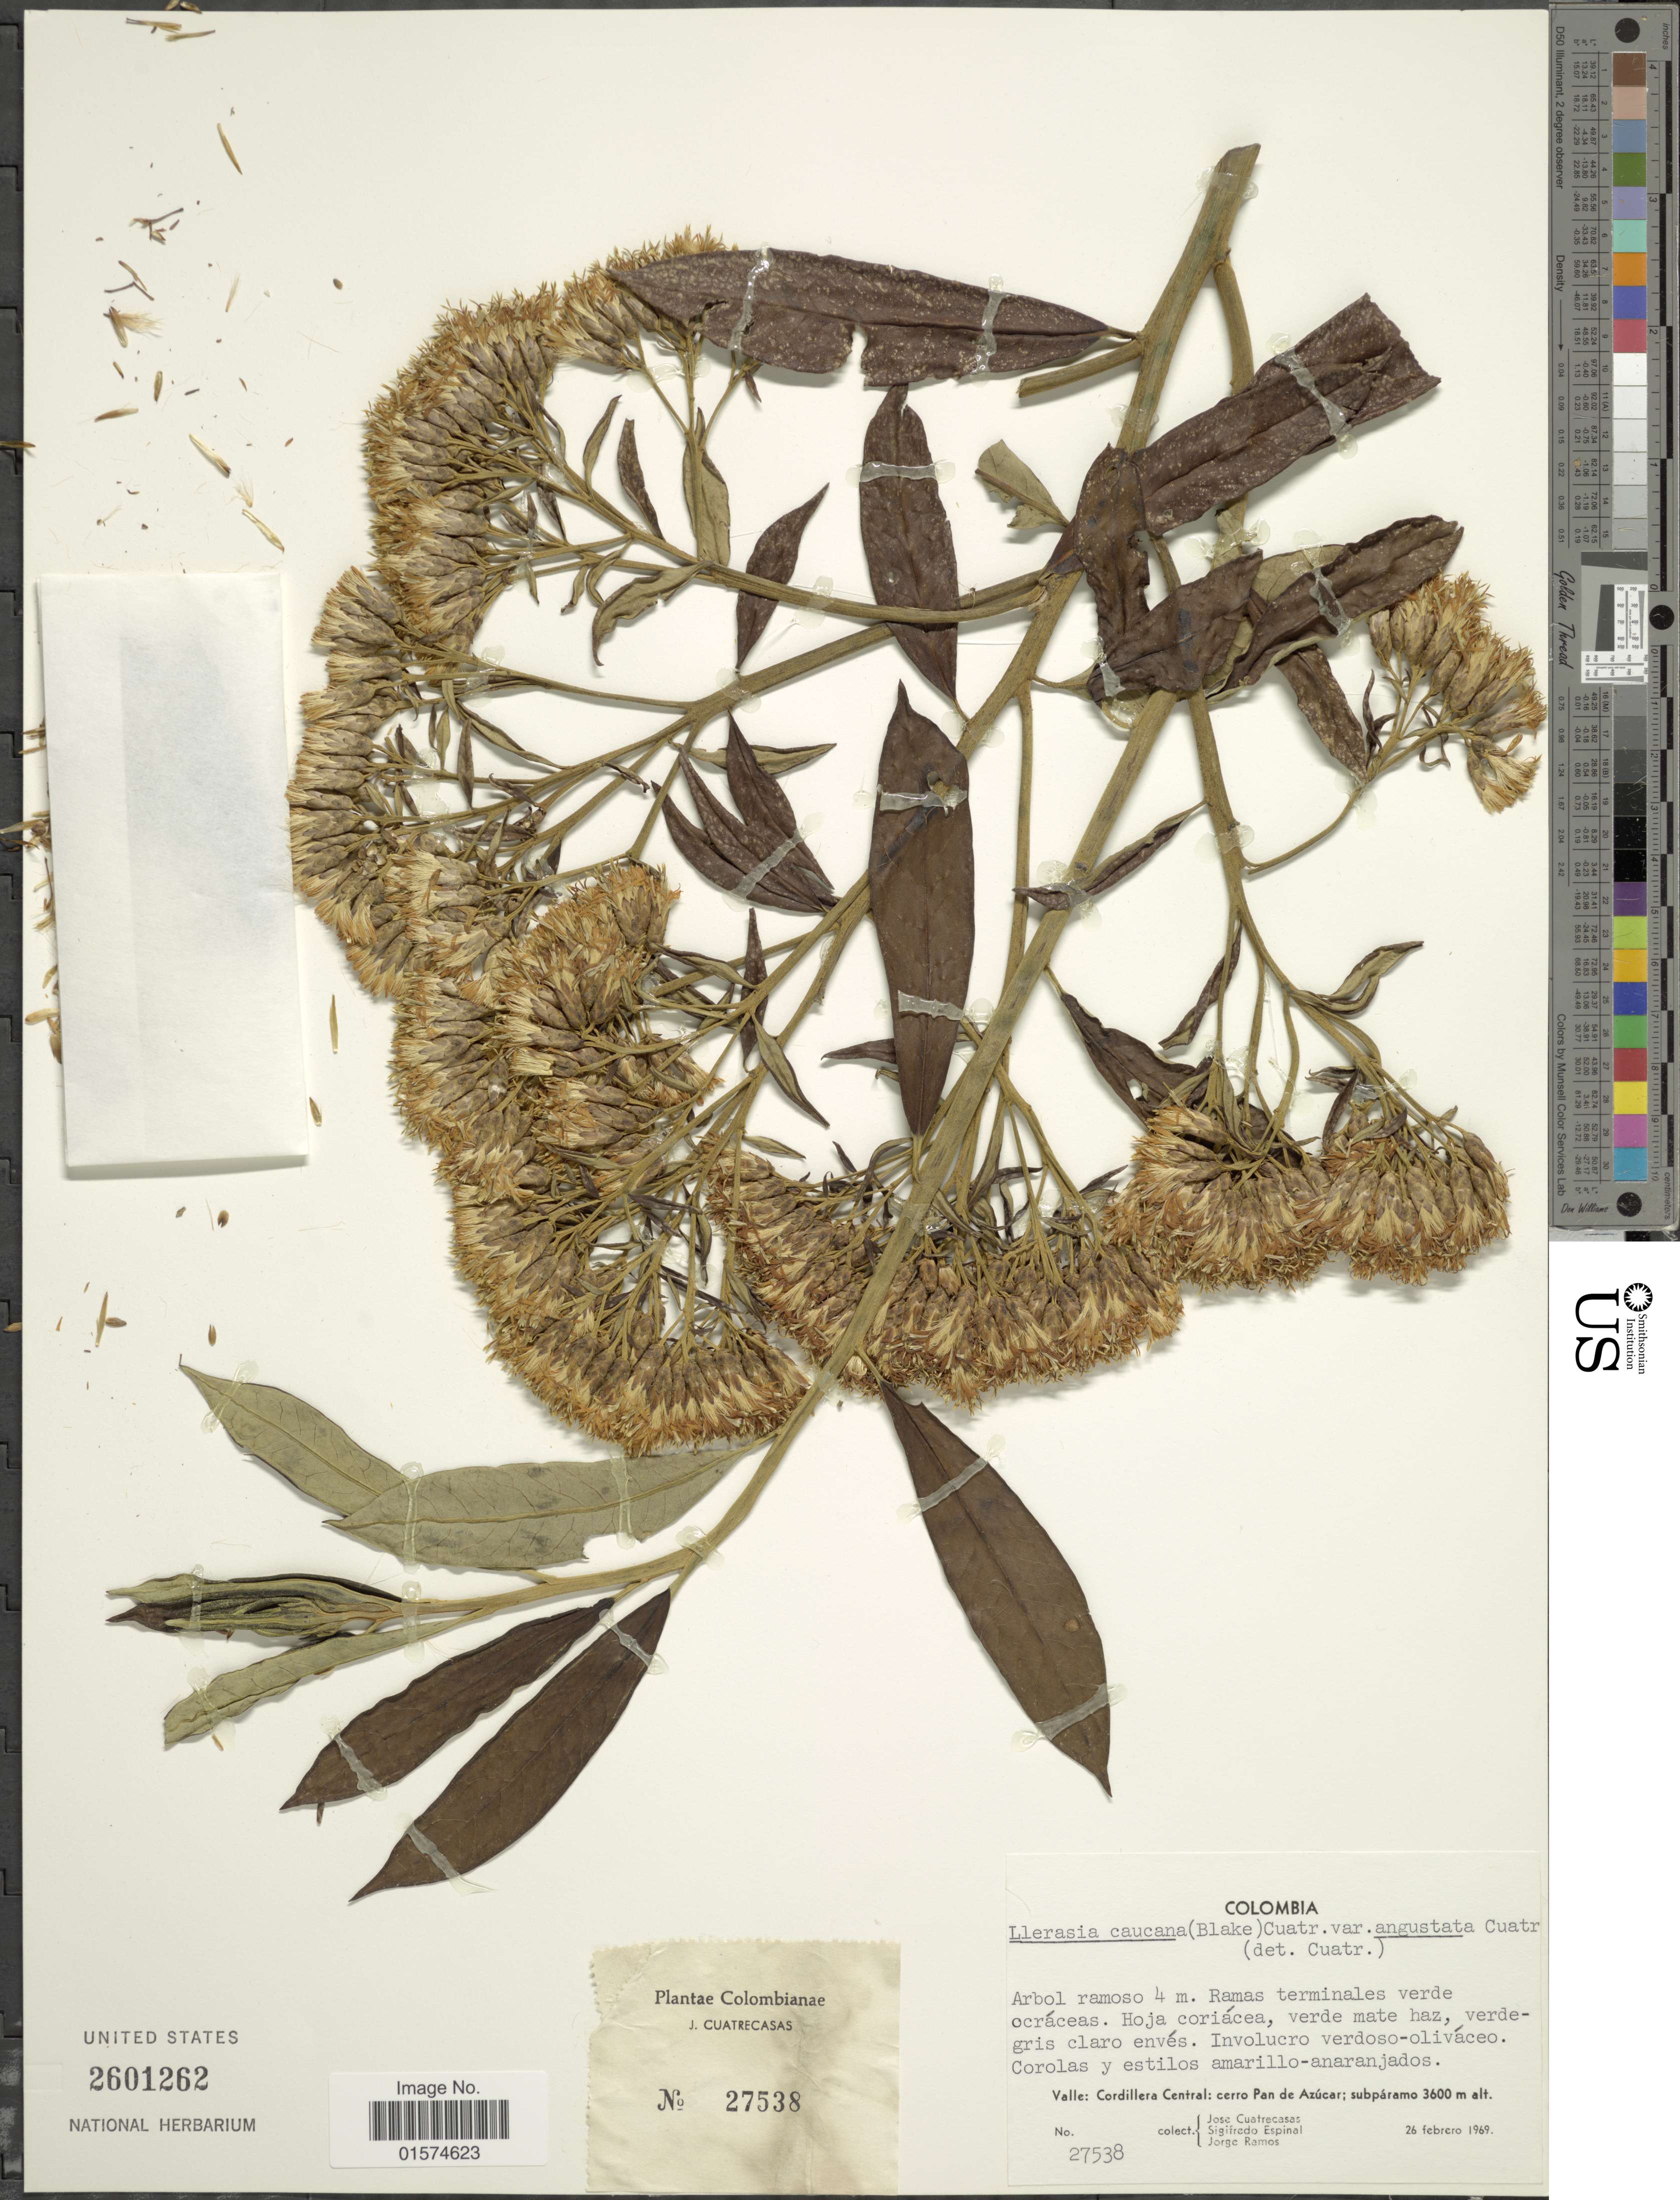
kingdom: Plantae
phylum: Tracheophyta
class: Magnoliopsida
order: Asterales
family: Asteraceae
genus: Llerasia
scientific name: Llerasia caucana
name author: (S.F. Blake) Cuatrec.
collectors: J. Cuatrecasas, S. T. Espinal & J. Ramos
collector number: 27538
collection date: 1969-01-26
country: Colombia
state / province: Valle del Cauca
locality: Valle: Cordillera Central: cerro Pan de Azúcar; subpáramo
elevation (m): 3600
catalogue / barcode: US 2601262